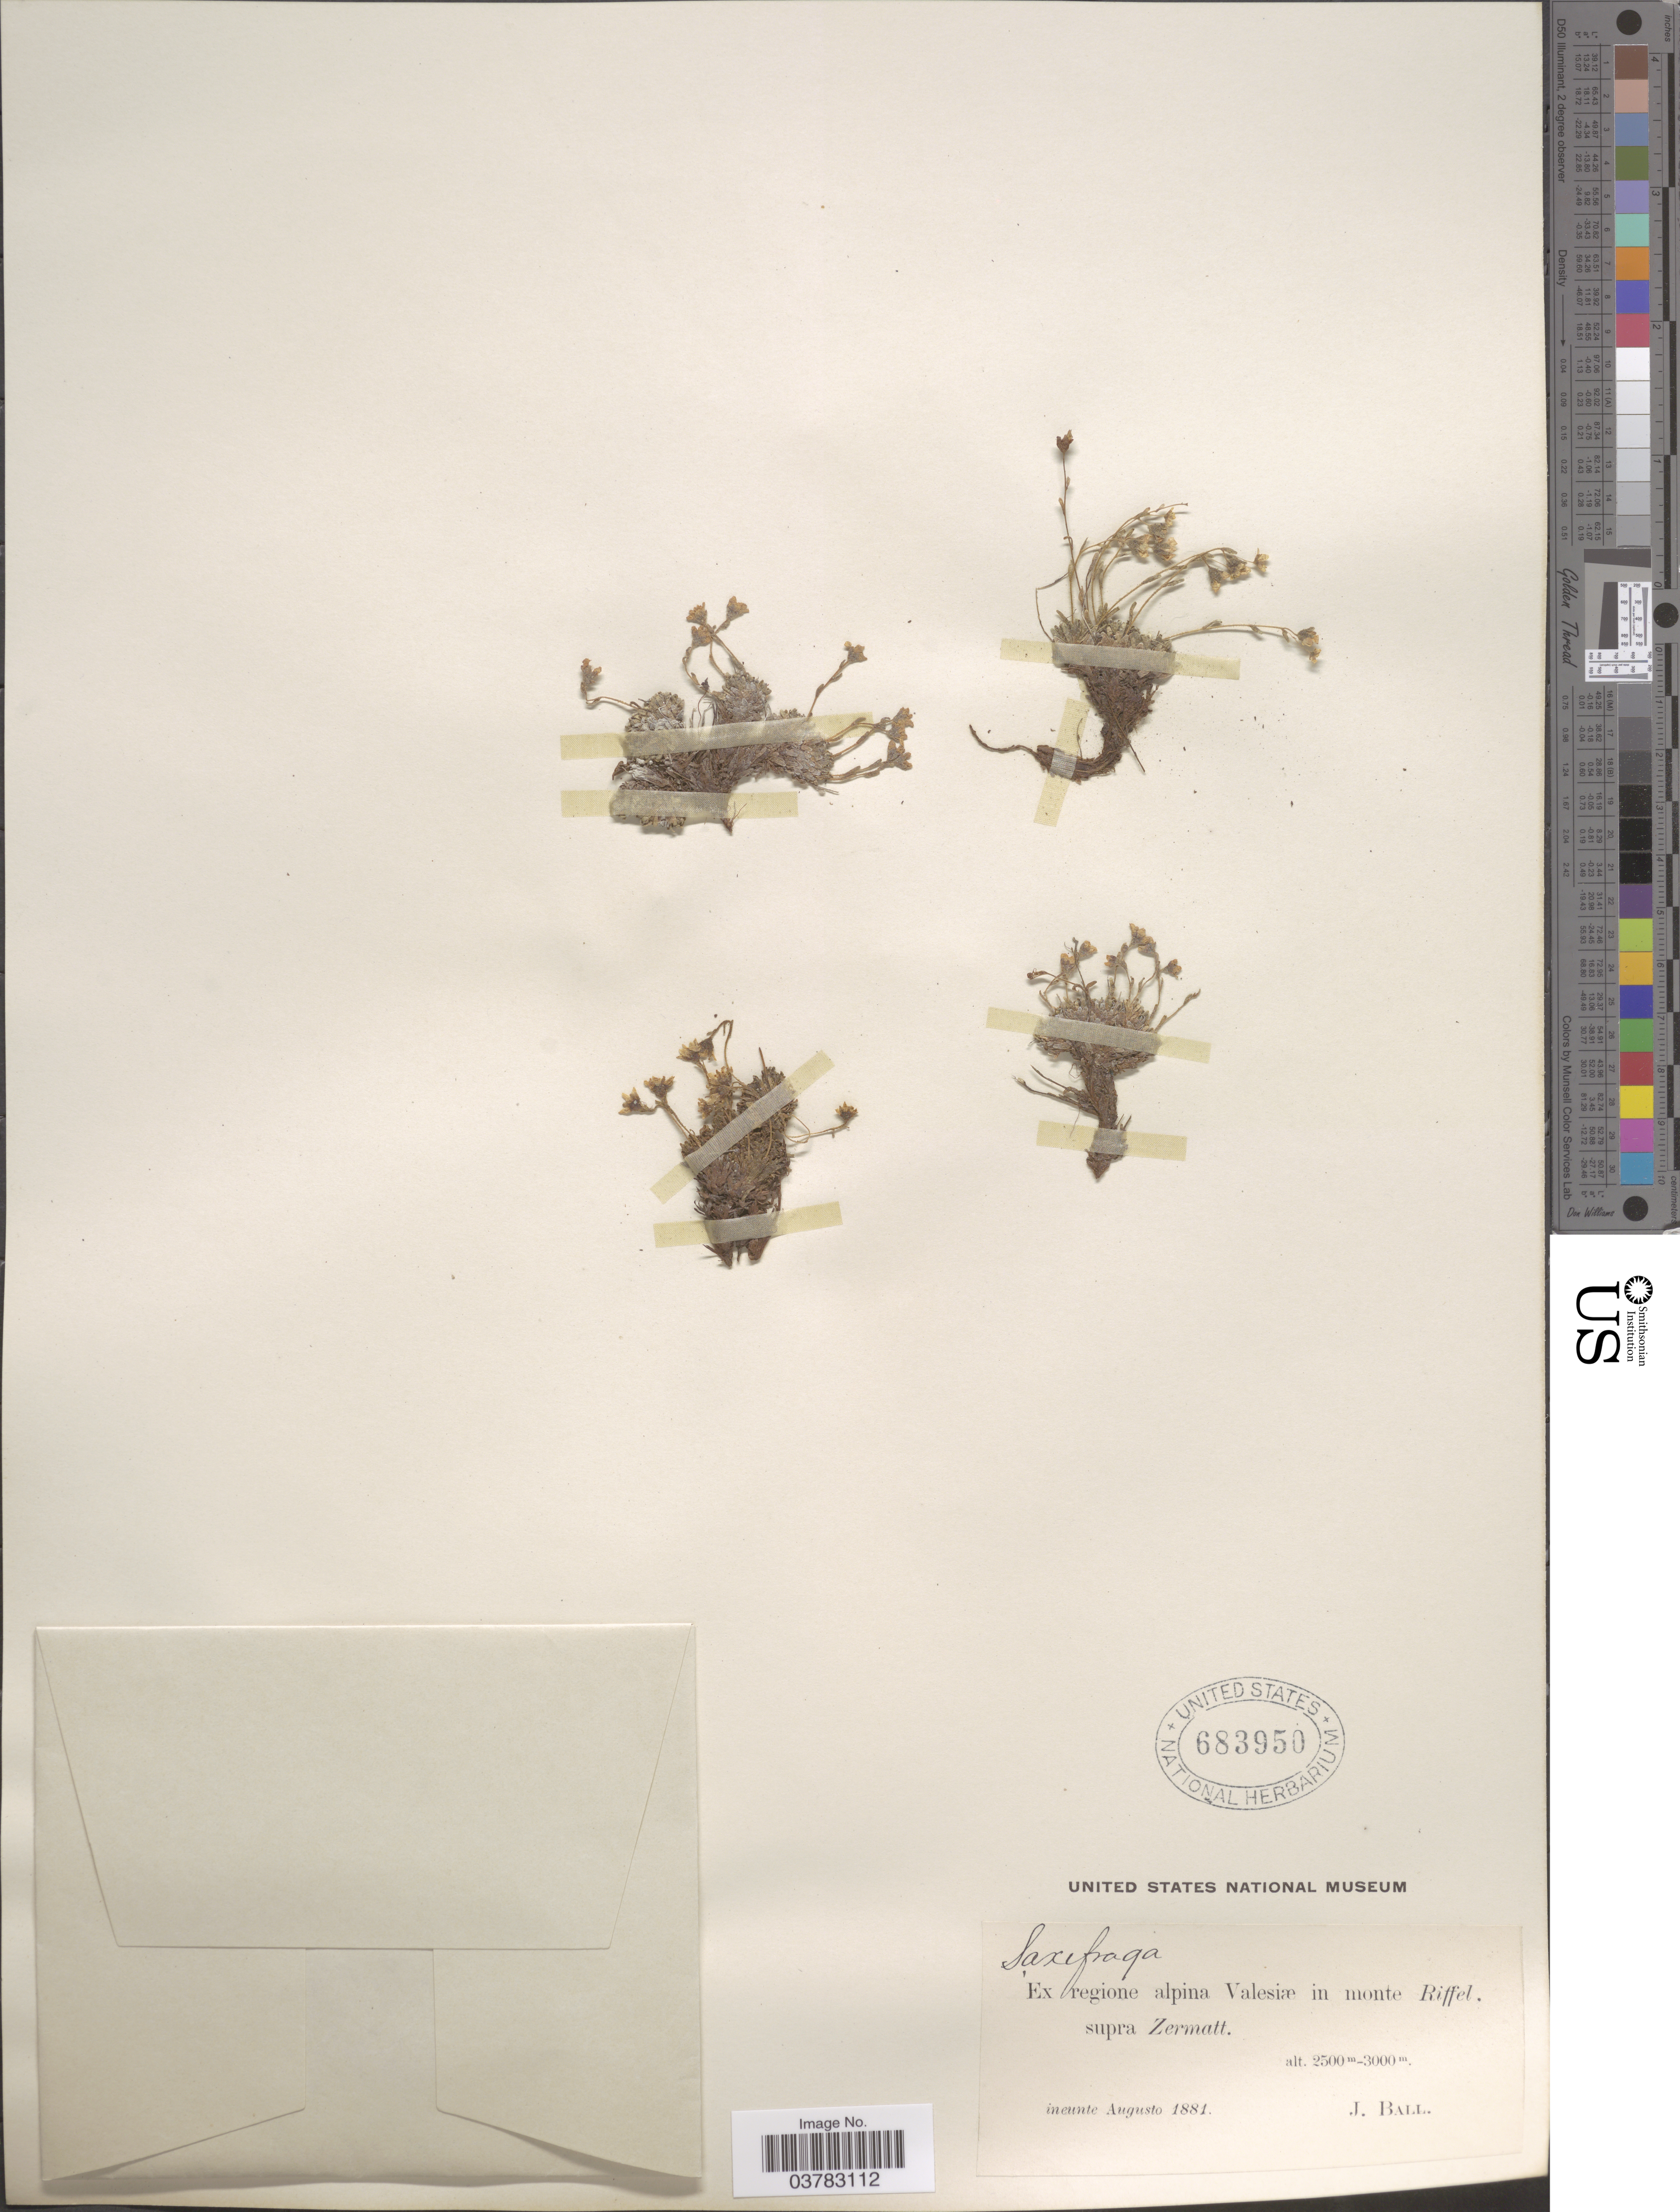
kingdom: Plantae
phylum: Tracheophyta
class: Magnoliopsida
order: Saxifragales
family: Saxifragaceae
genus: Saxifraga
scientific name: Saxifraga sp.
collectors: J. Ball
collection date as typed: ineunte Augosto, 1881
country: Switzerland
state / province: Valais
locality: Ex regione alpina Valesiæ in monte Riffel, supra Zermatt.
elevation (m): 2500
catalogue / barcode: US 683950